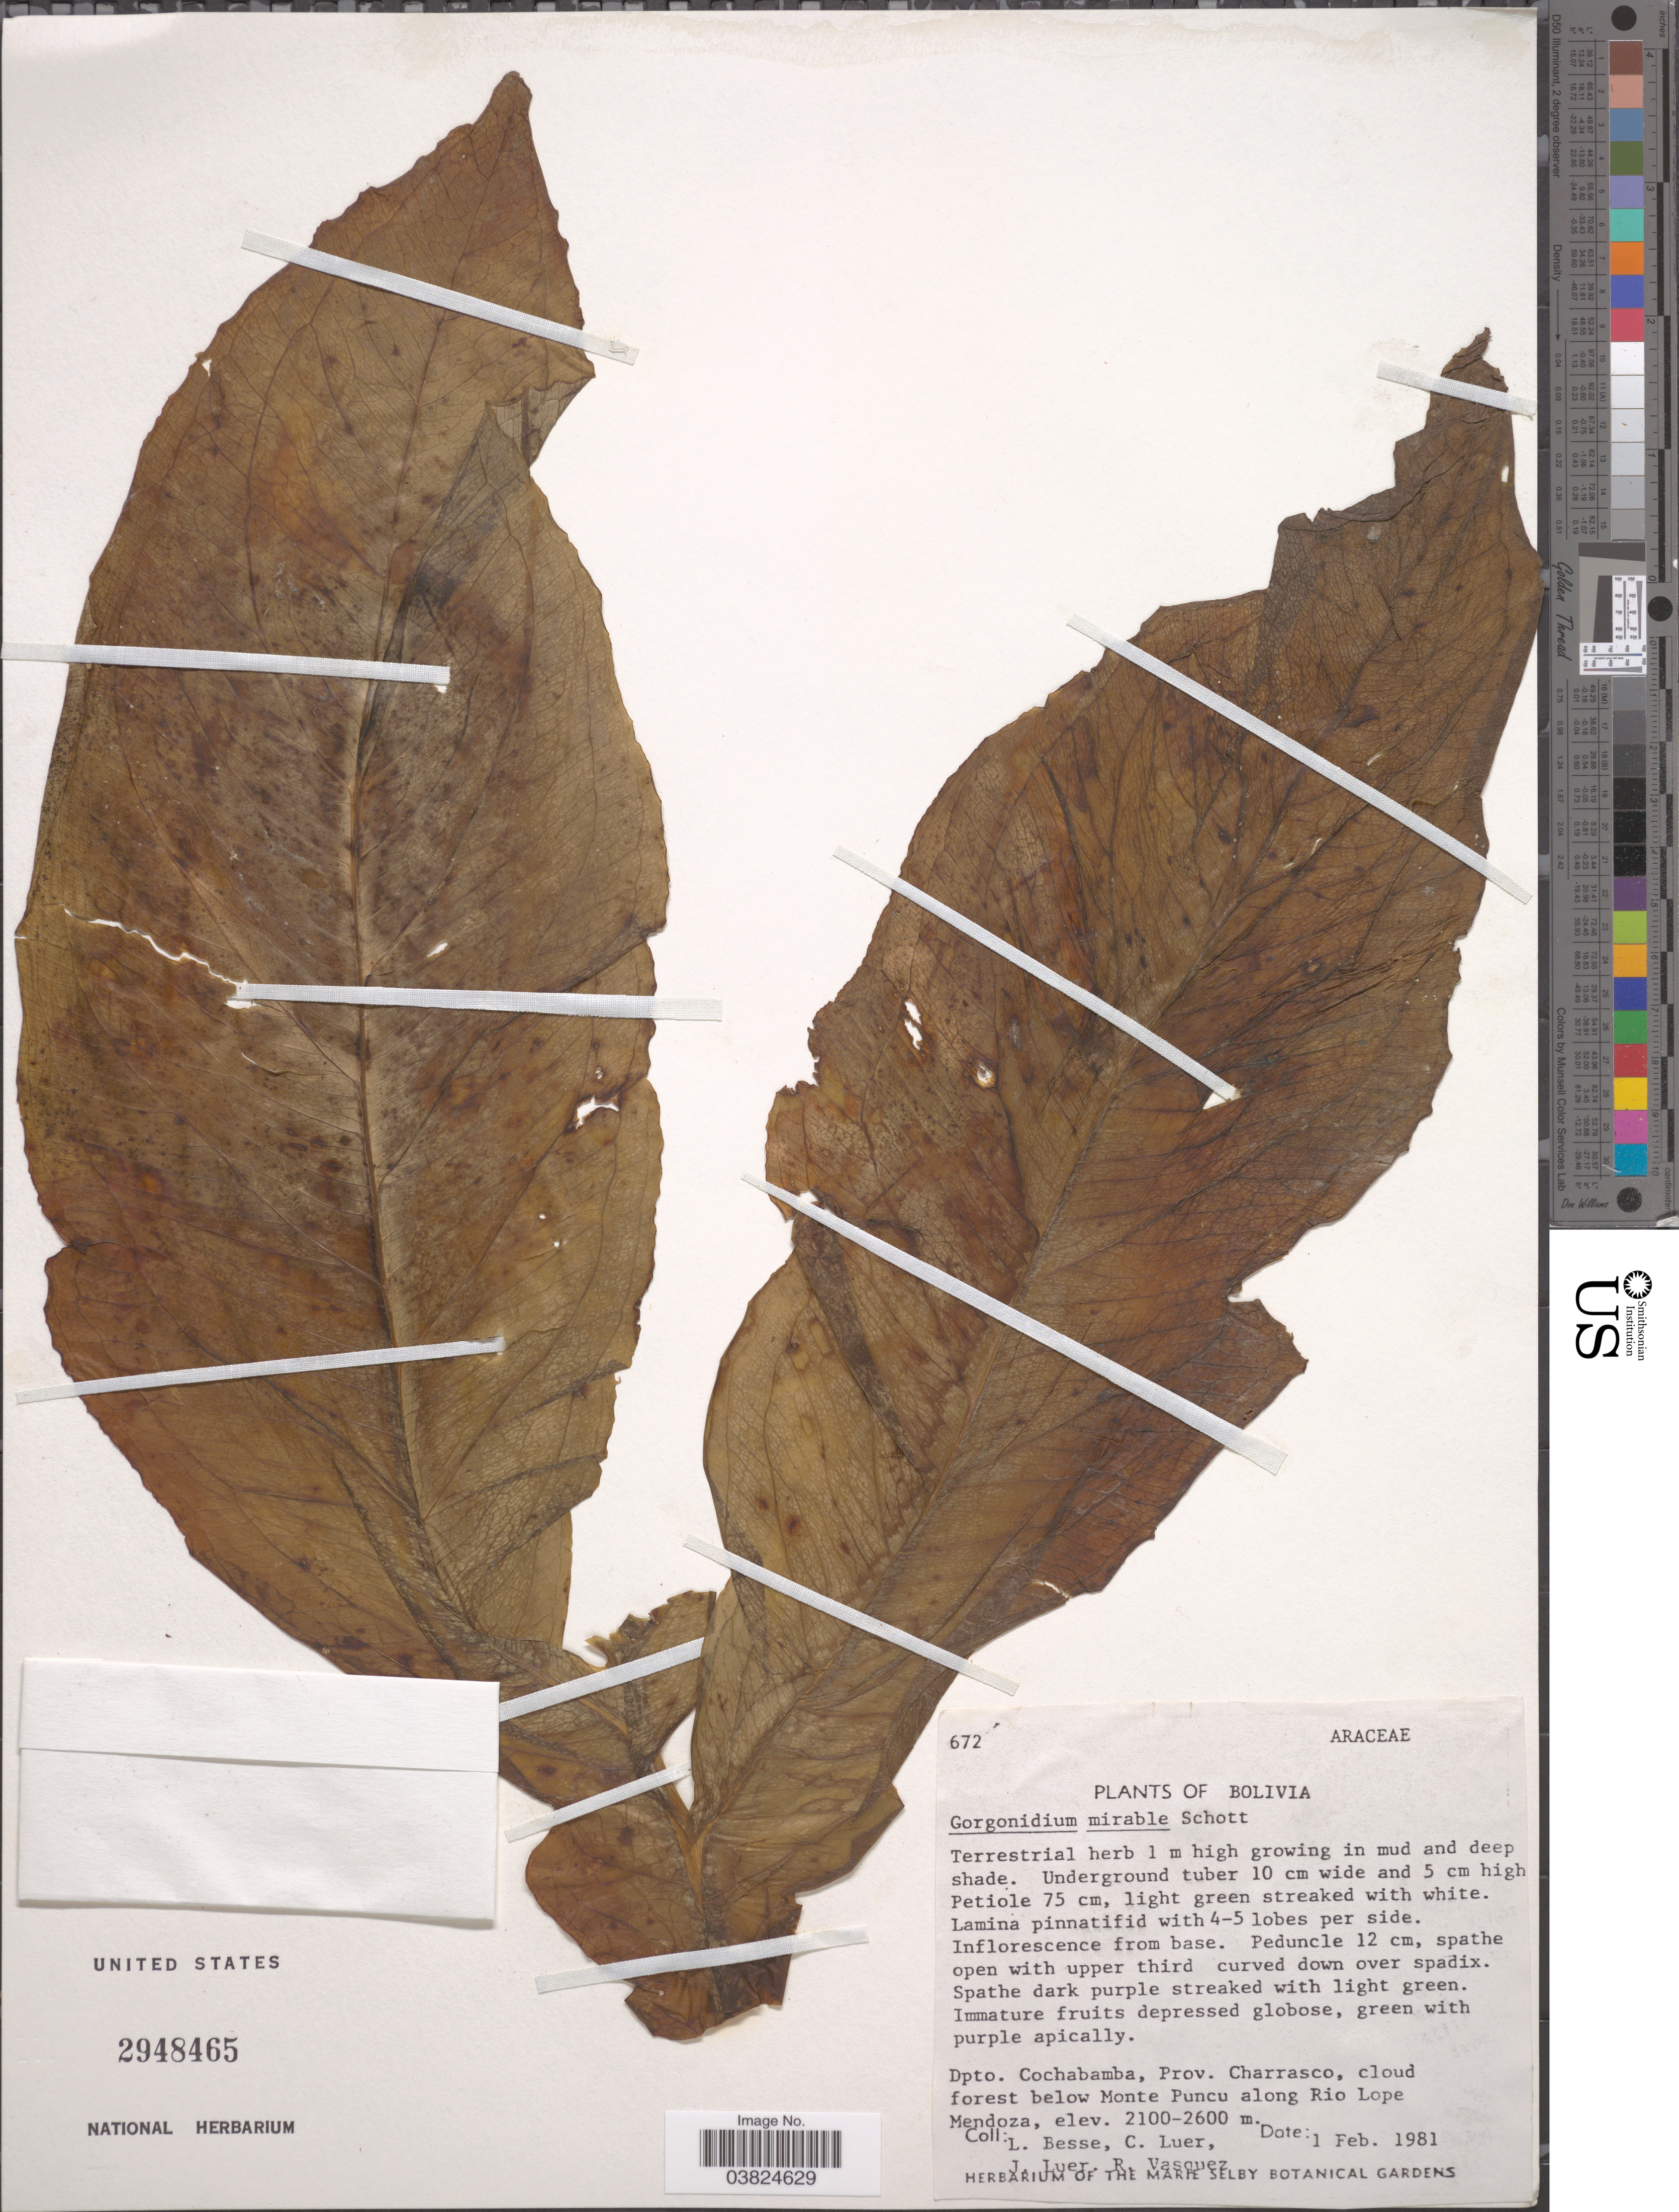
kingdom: Plantae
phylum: Tracheophyta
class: Liliopsida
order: Alismatales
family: Araceae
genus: Gorgonidium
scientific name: Gorgonidium mirabile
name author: Schott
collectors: L. Besse, C. Luer, J. P. Luer & R. Vasquez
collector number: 672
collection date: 1981-02-01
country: Bolivia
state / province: Cochabamba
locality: Dpto. Cochabamba, Prov. Charrasco, cloud forest below Monte Puncu along Rio Lope Mendoza.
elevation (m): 2100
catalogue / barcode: US 2948465